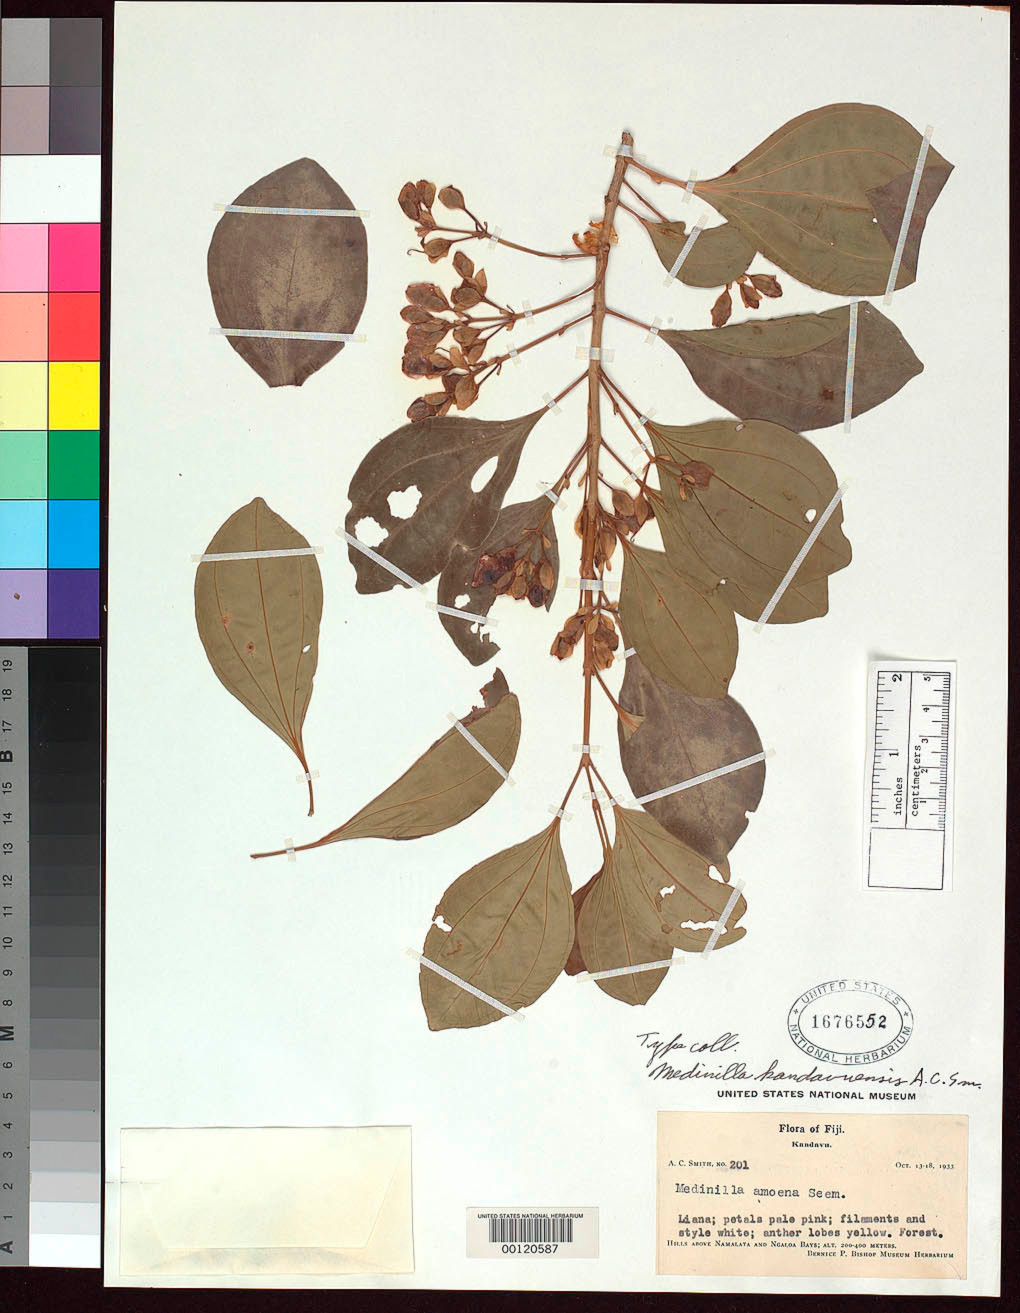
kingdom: Plantae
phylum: Tracheophyta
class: Magnoliopsida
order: Myrtales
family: Melastomataceae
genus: Medinilla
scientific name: Medinilla kandavuensis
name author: A.C. Sm.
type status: Isotype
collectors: A. C. Smith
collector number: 201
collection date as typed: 13 Oct 1933 to 18 Oct 1933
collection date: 1933-10-13/1933-10-18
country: Fiji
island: Kadavu [Kandavu]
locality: Above Namalata and Ngaloa Bays.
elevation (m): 200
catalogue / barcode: US 1676552